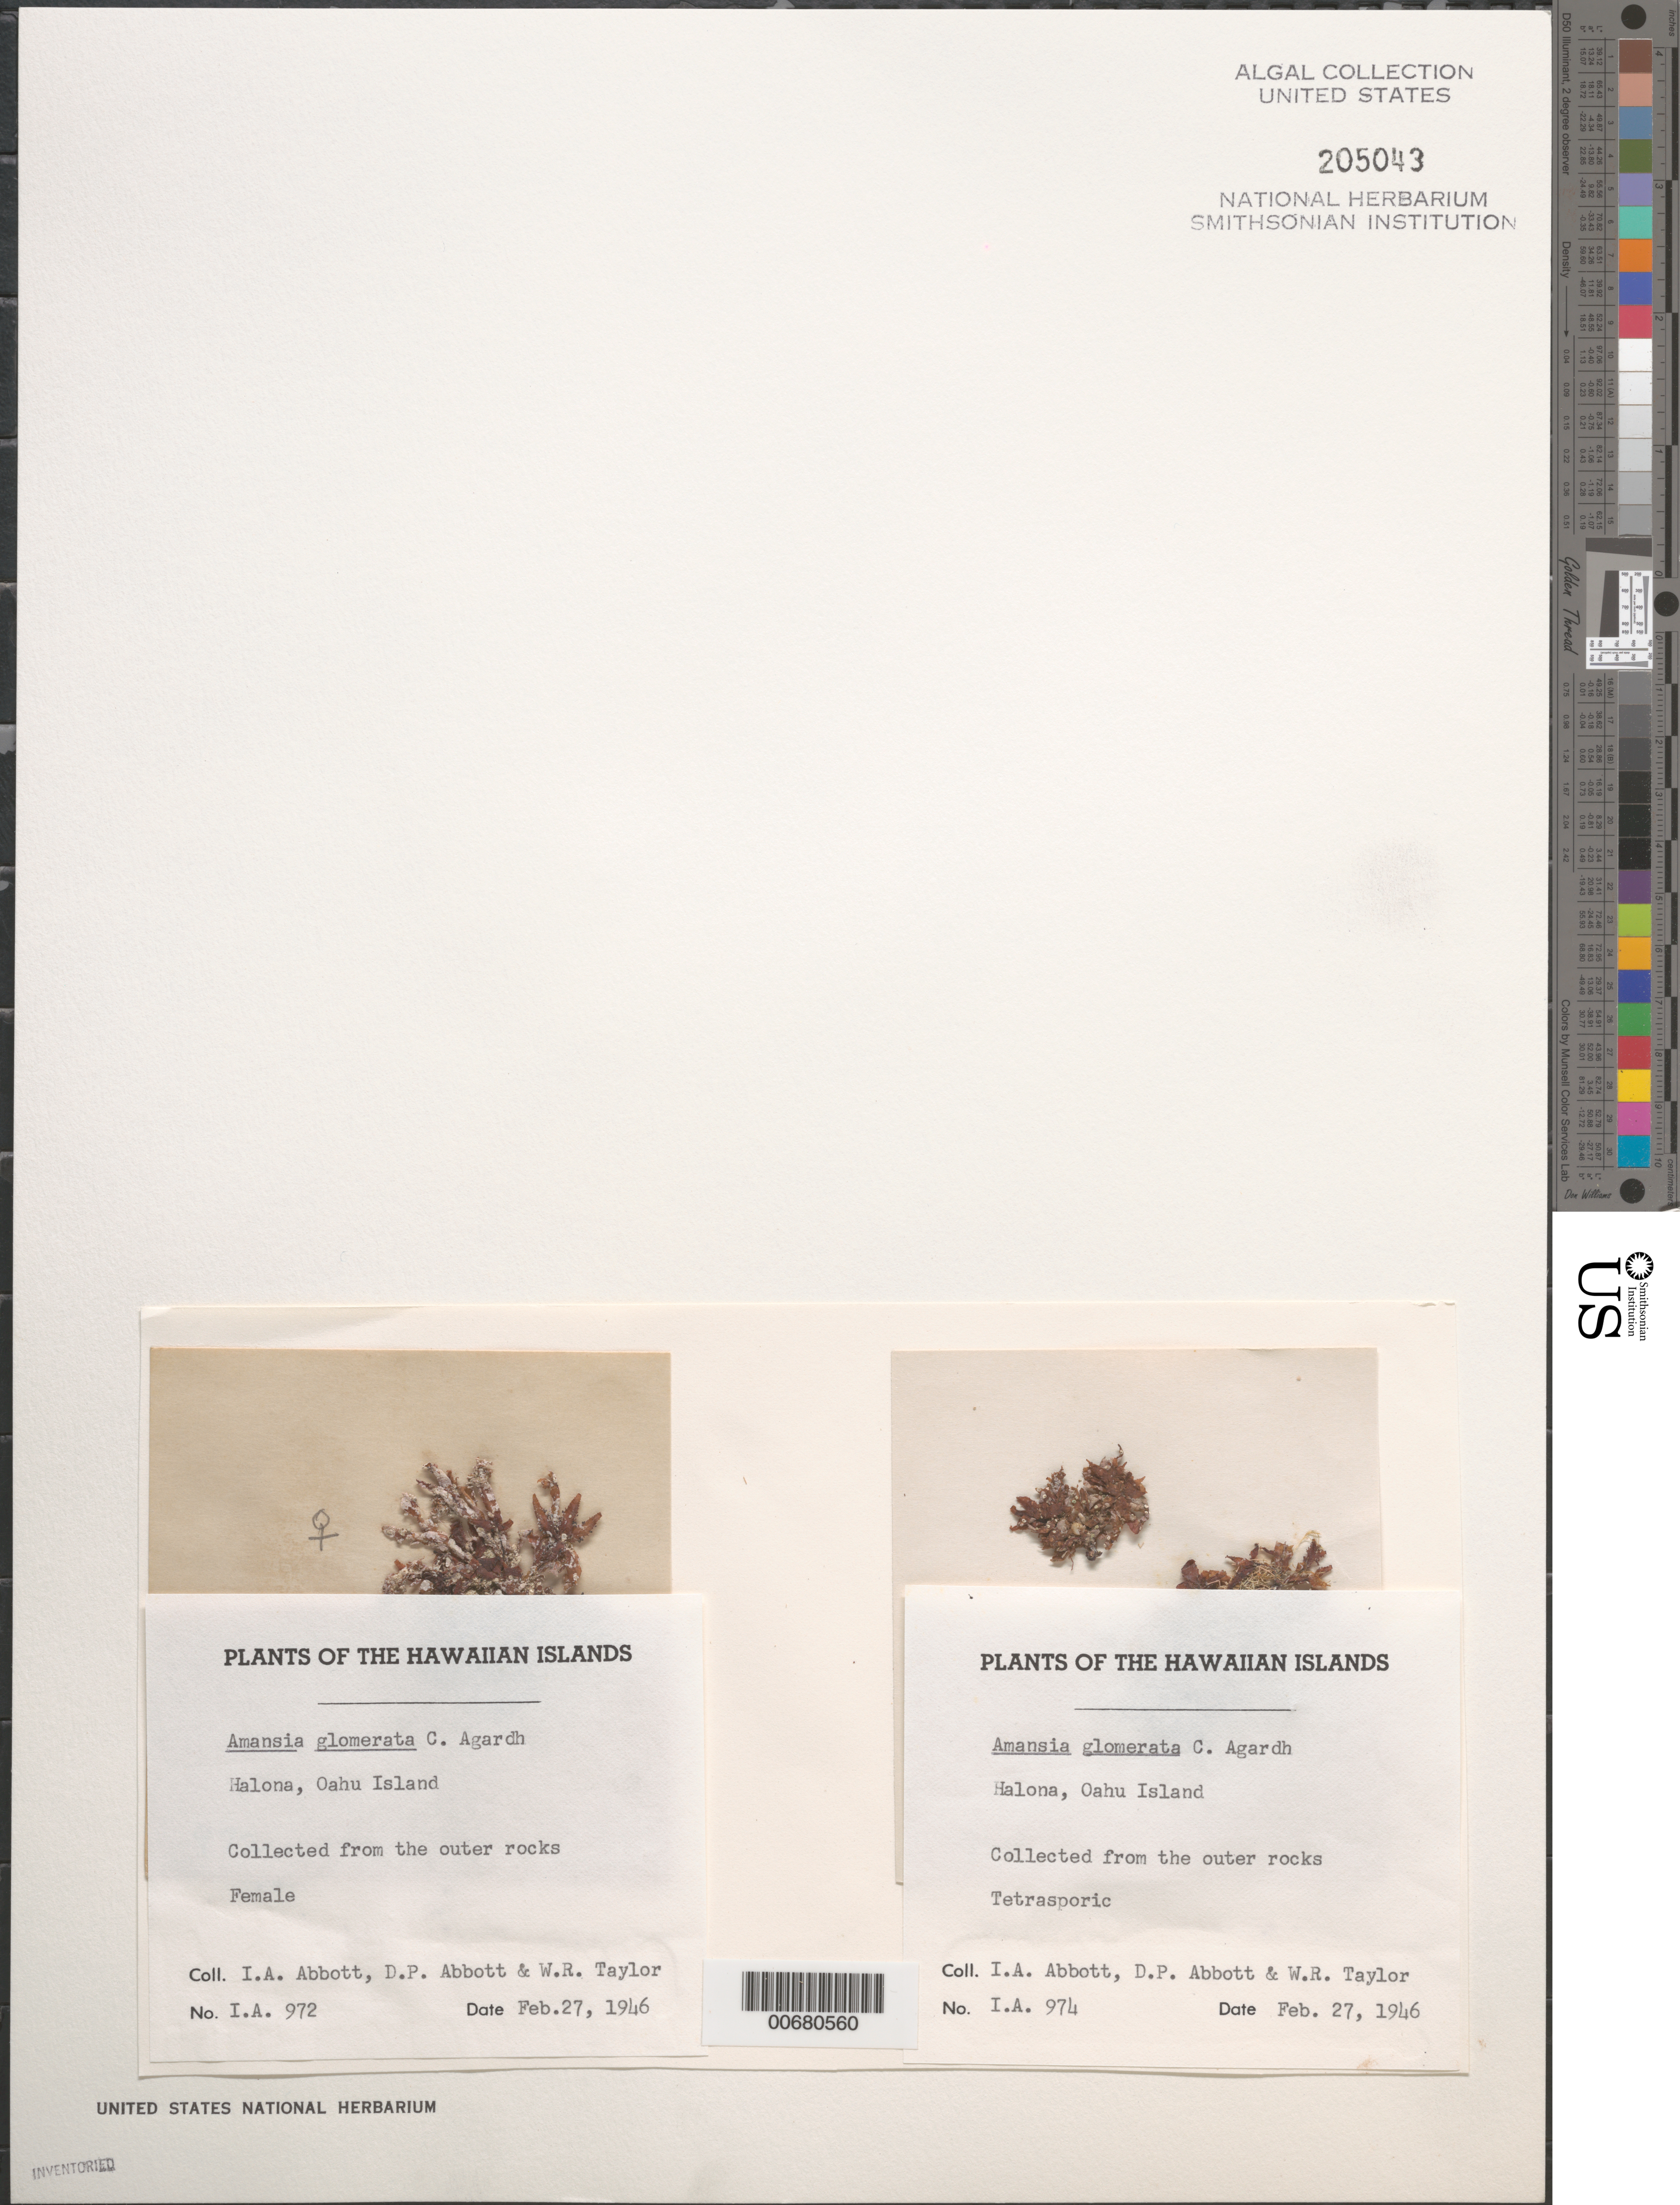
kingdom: Plantae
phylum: Rhodophyta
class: Florideophyceae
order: Ceramiales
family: Rhodomelaceae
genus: Amansia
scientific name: Amansia glomerata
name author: C. Agardh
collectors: I. A. Abbott, D. P. Abbott & W. R. Taylor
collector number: IAA 972 & IAA 974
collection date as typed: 27 Feb 1946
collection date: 1946-02-27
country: United States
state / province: Hawaii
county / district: Honolulu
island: Oahu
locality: Halona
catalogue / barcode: US 205043